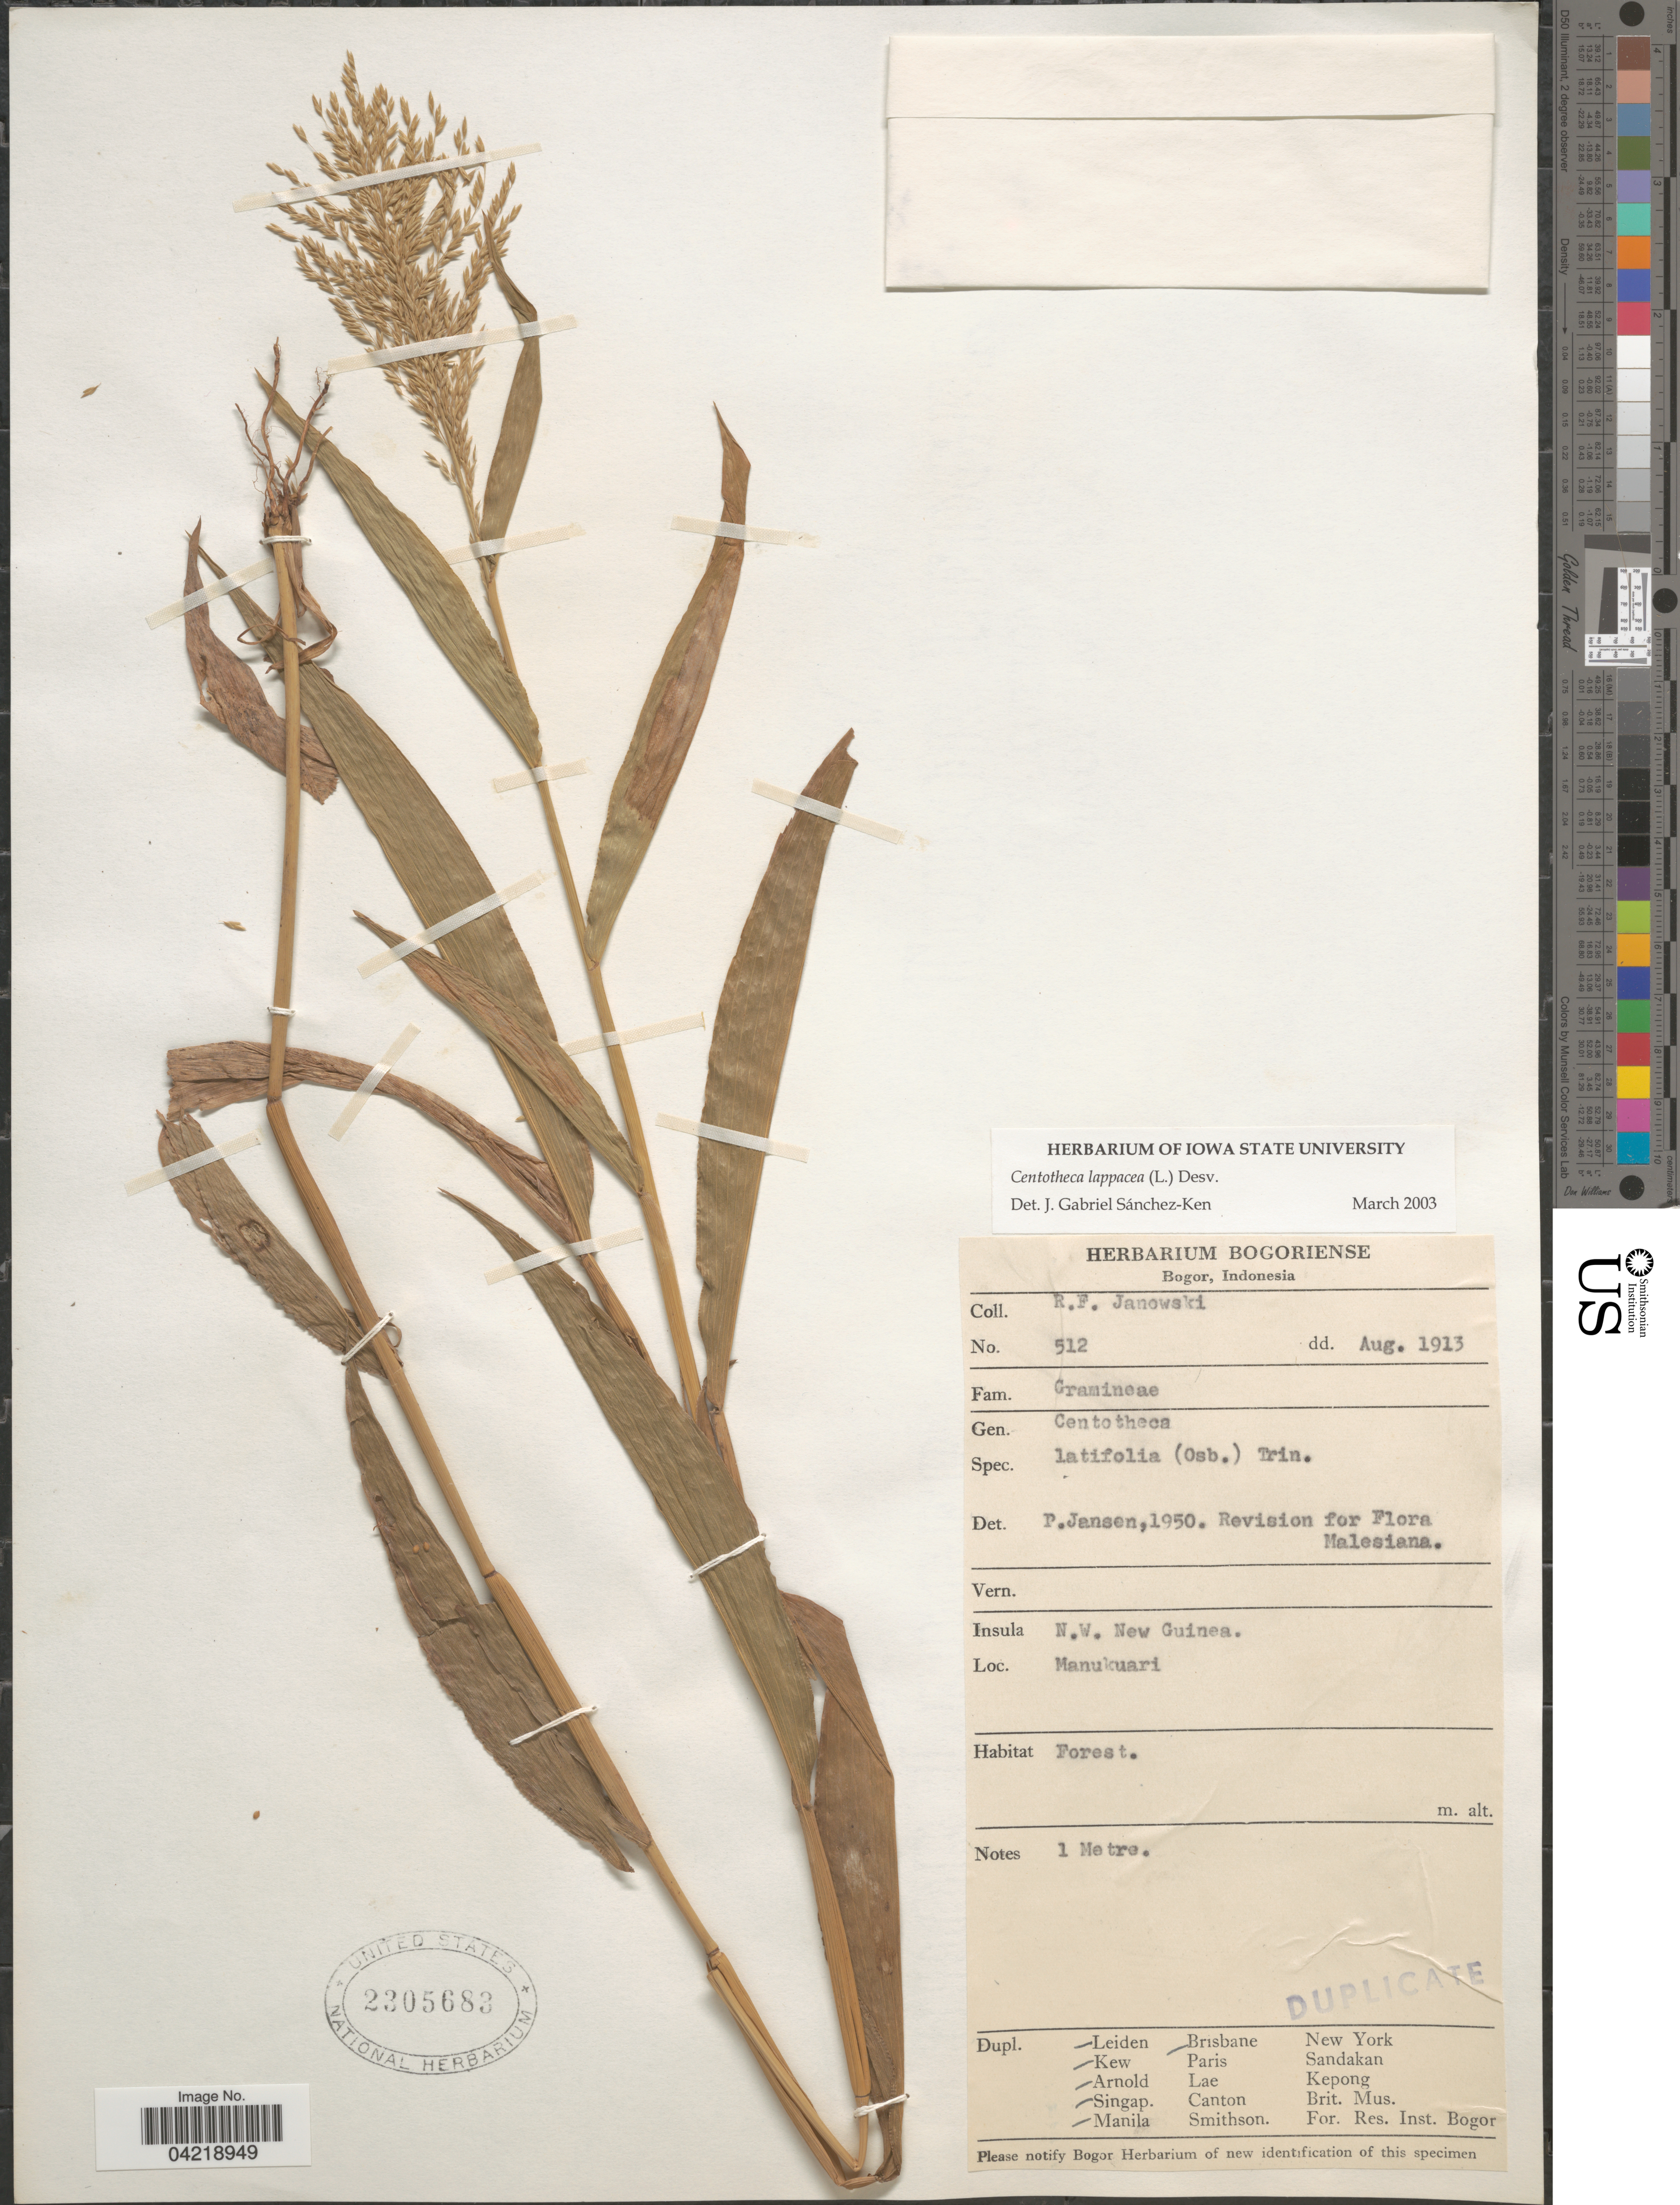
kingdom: Plantae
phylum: Tracheophyta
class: Liliopsida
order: Poales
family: Poaceae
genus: Centotheca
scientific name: Centotheca lappacea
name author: (L.) Desv.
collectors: R. Janowski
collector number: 512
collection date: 1913-08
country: Indonesia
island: New Guinea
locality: Insula N. W. New Guinea. Manukuari.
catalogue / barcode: US 2305683